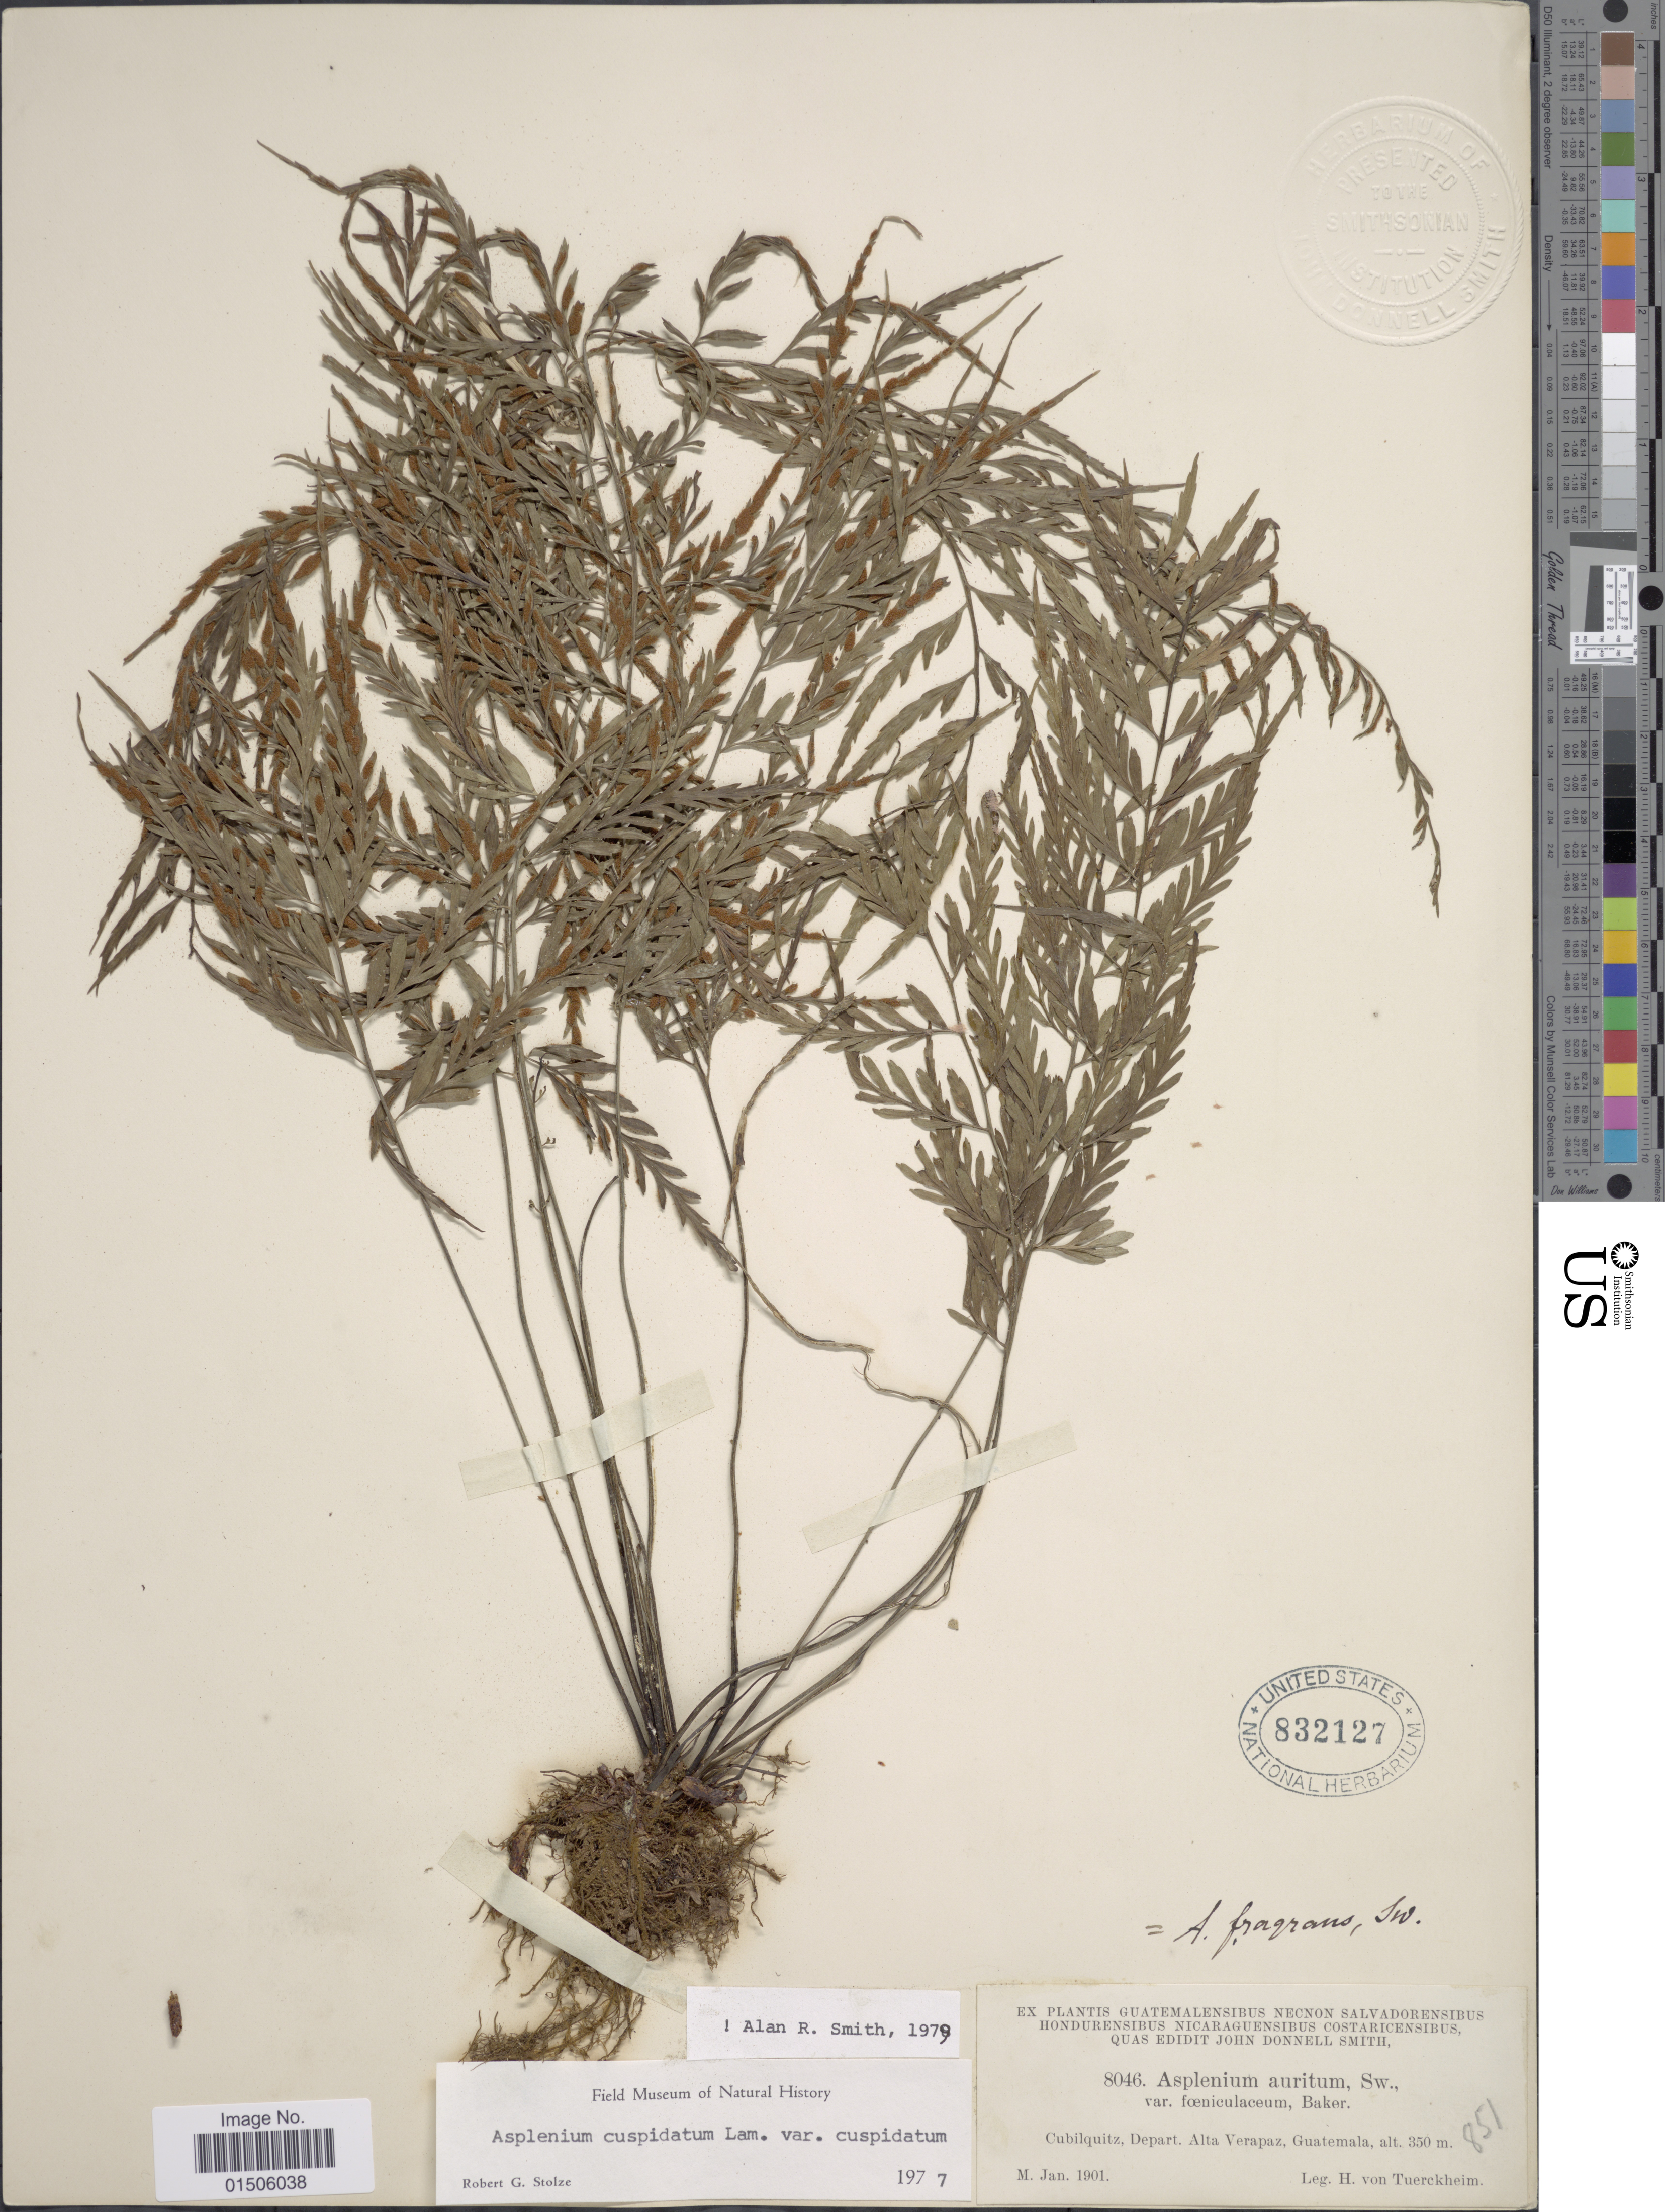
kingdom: Plantae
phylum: Tracheophyta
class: Polypodiopsida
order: Polypodiales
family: Aspleniaceae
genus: Asplenium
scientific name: Asplenium cuspidatum var. cuspidatum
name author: Lam.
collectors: H. von Türckheim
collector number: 8046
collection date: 1901-01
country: Guatemala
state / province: Alta Verapaz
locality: Cubilquitz. Depart. Alta Verapaz.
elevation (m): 350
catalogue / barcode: US 832127